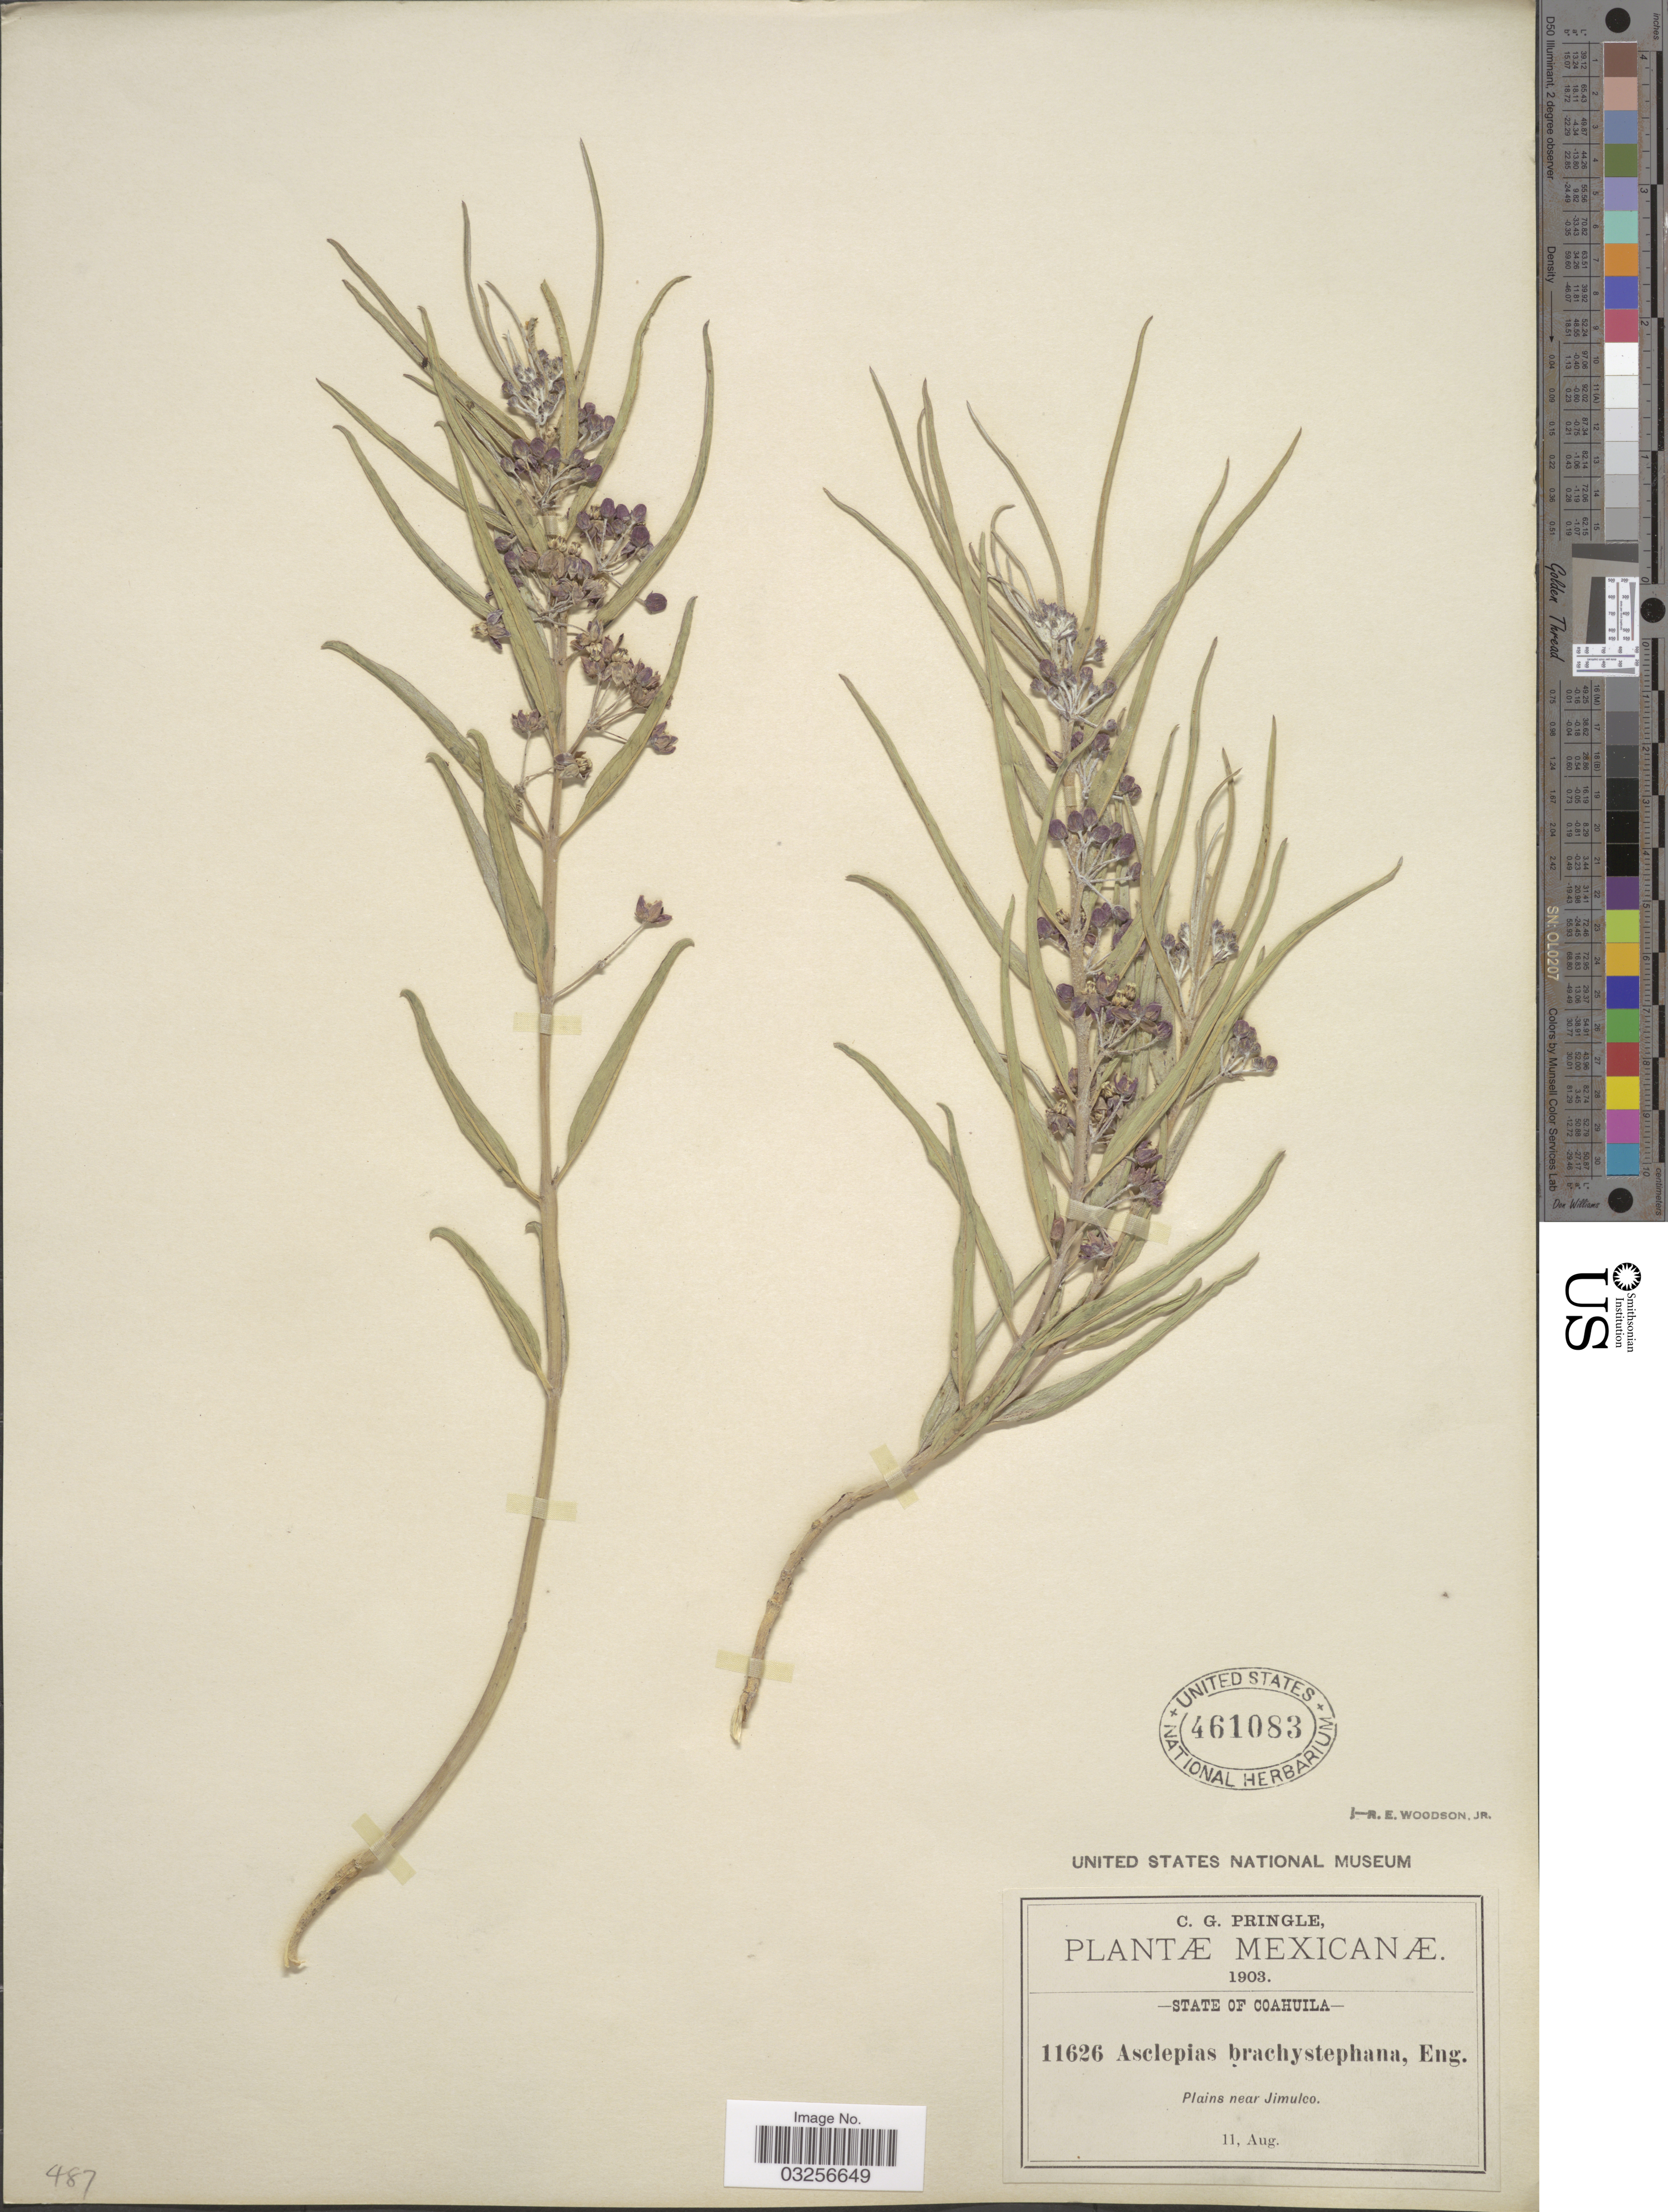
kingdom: Plantae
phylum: Tracheophyta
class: Magnoliopsida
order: Gentianales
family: Apocynaceae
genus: Asclepias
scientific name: Asclepias brachystephana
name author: Engelm. ex Torr.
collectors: C. G. Pringle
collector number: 11626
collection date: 1903-08-11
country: Mexico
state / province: Coahuila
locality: Plains near Jimulco.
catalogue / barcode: US 461083